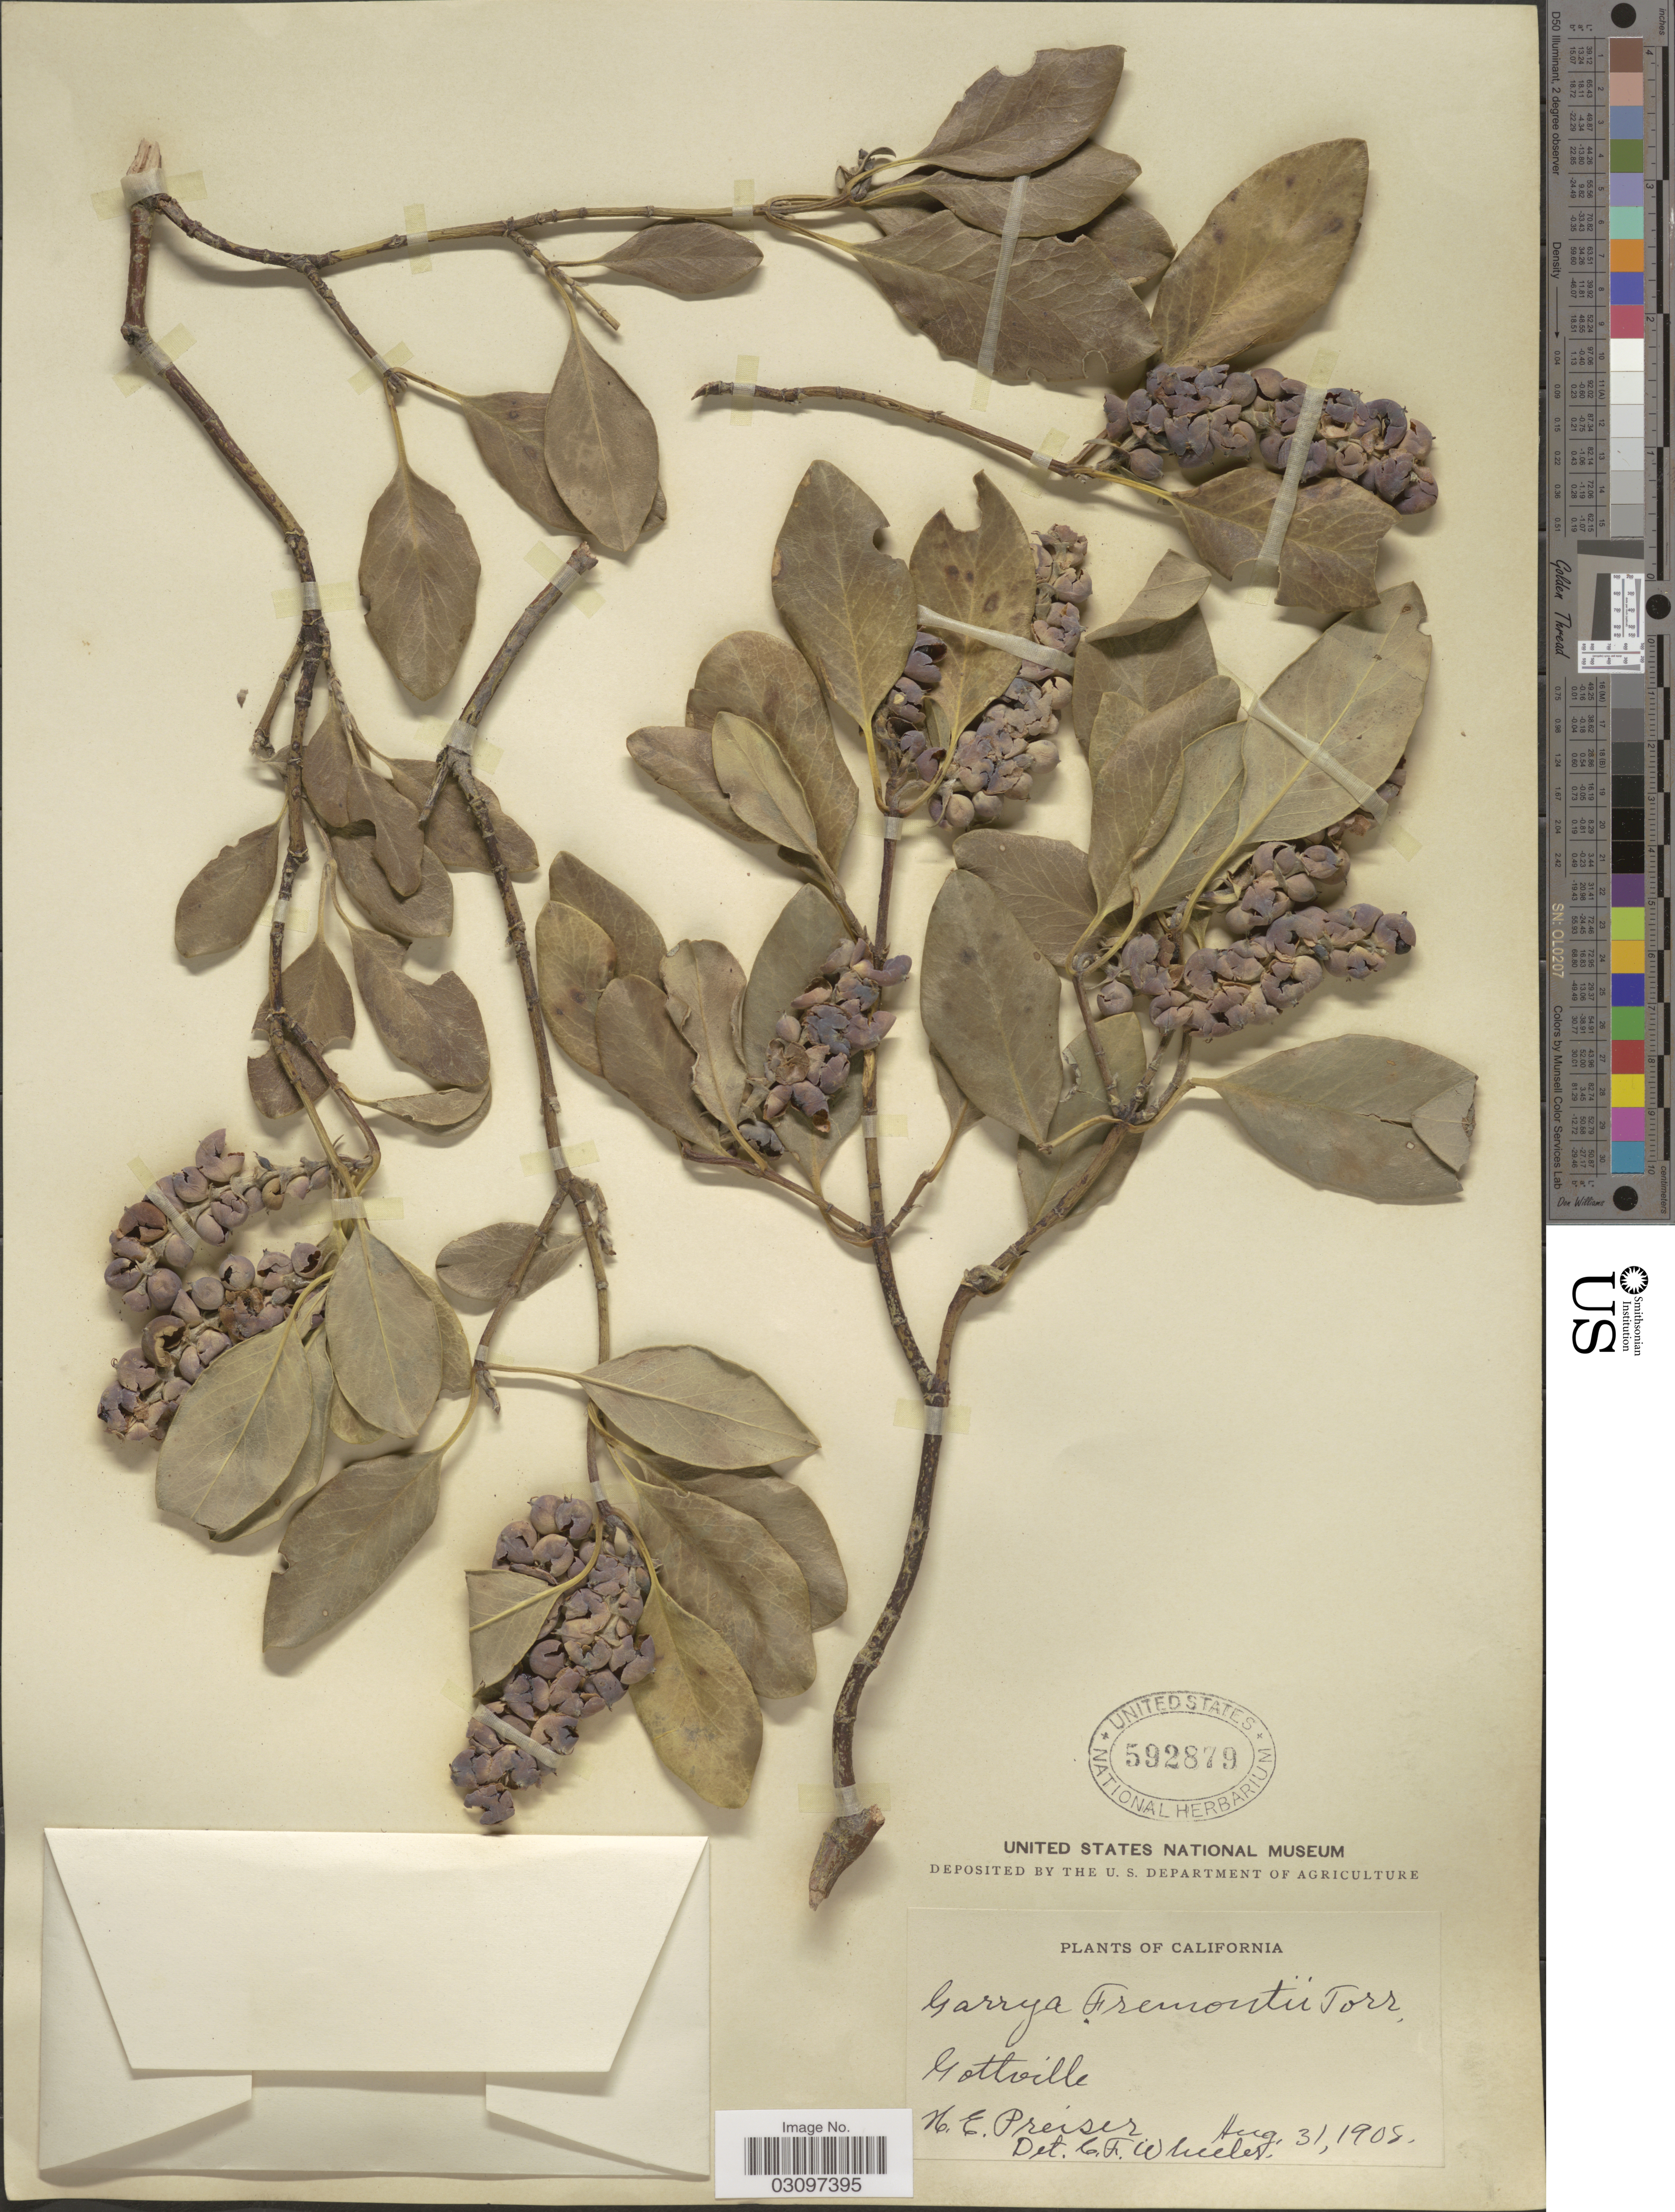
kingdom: Plantae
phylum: Tracheophyta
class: Magnoliopsida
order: Garryales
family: Garryaceae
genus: Garrya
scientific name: Garrya fremontii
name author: Torr.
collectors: N. Preiser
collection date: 1908-08-31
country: United States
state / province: California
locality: Gottville.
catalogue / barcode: US 592879